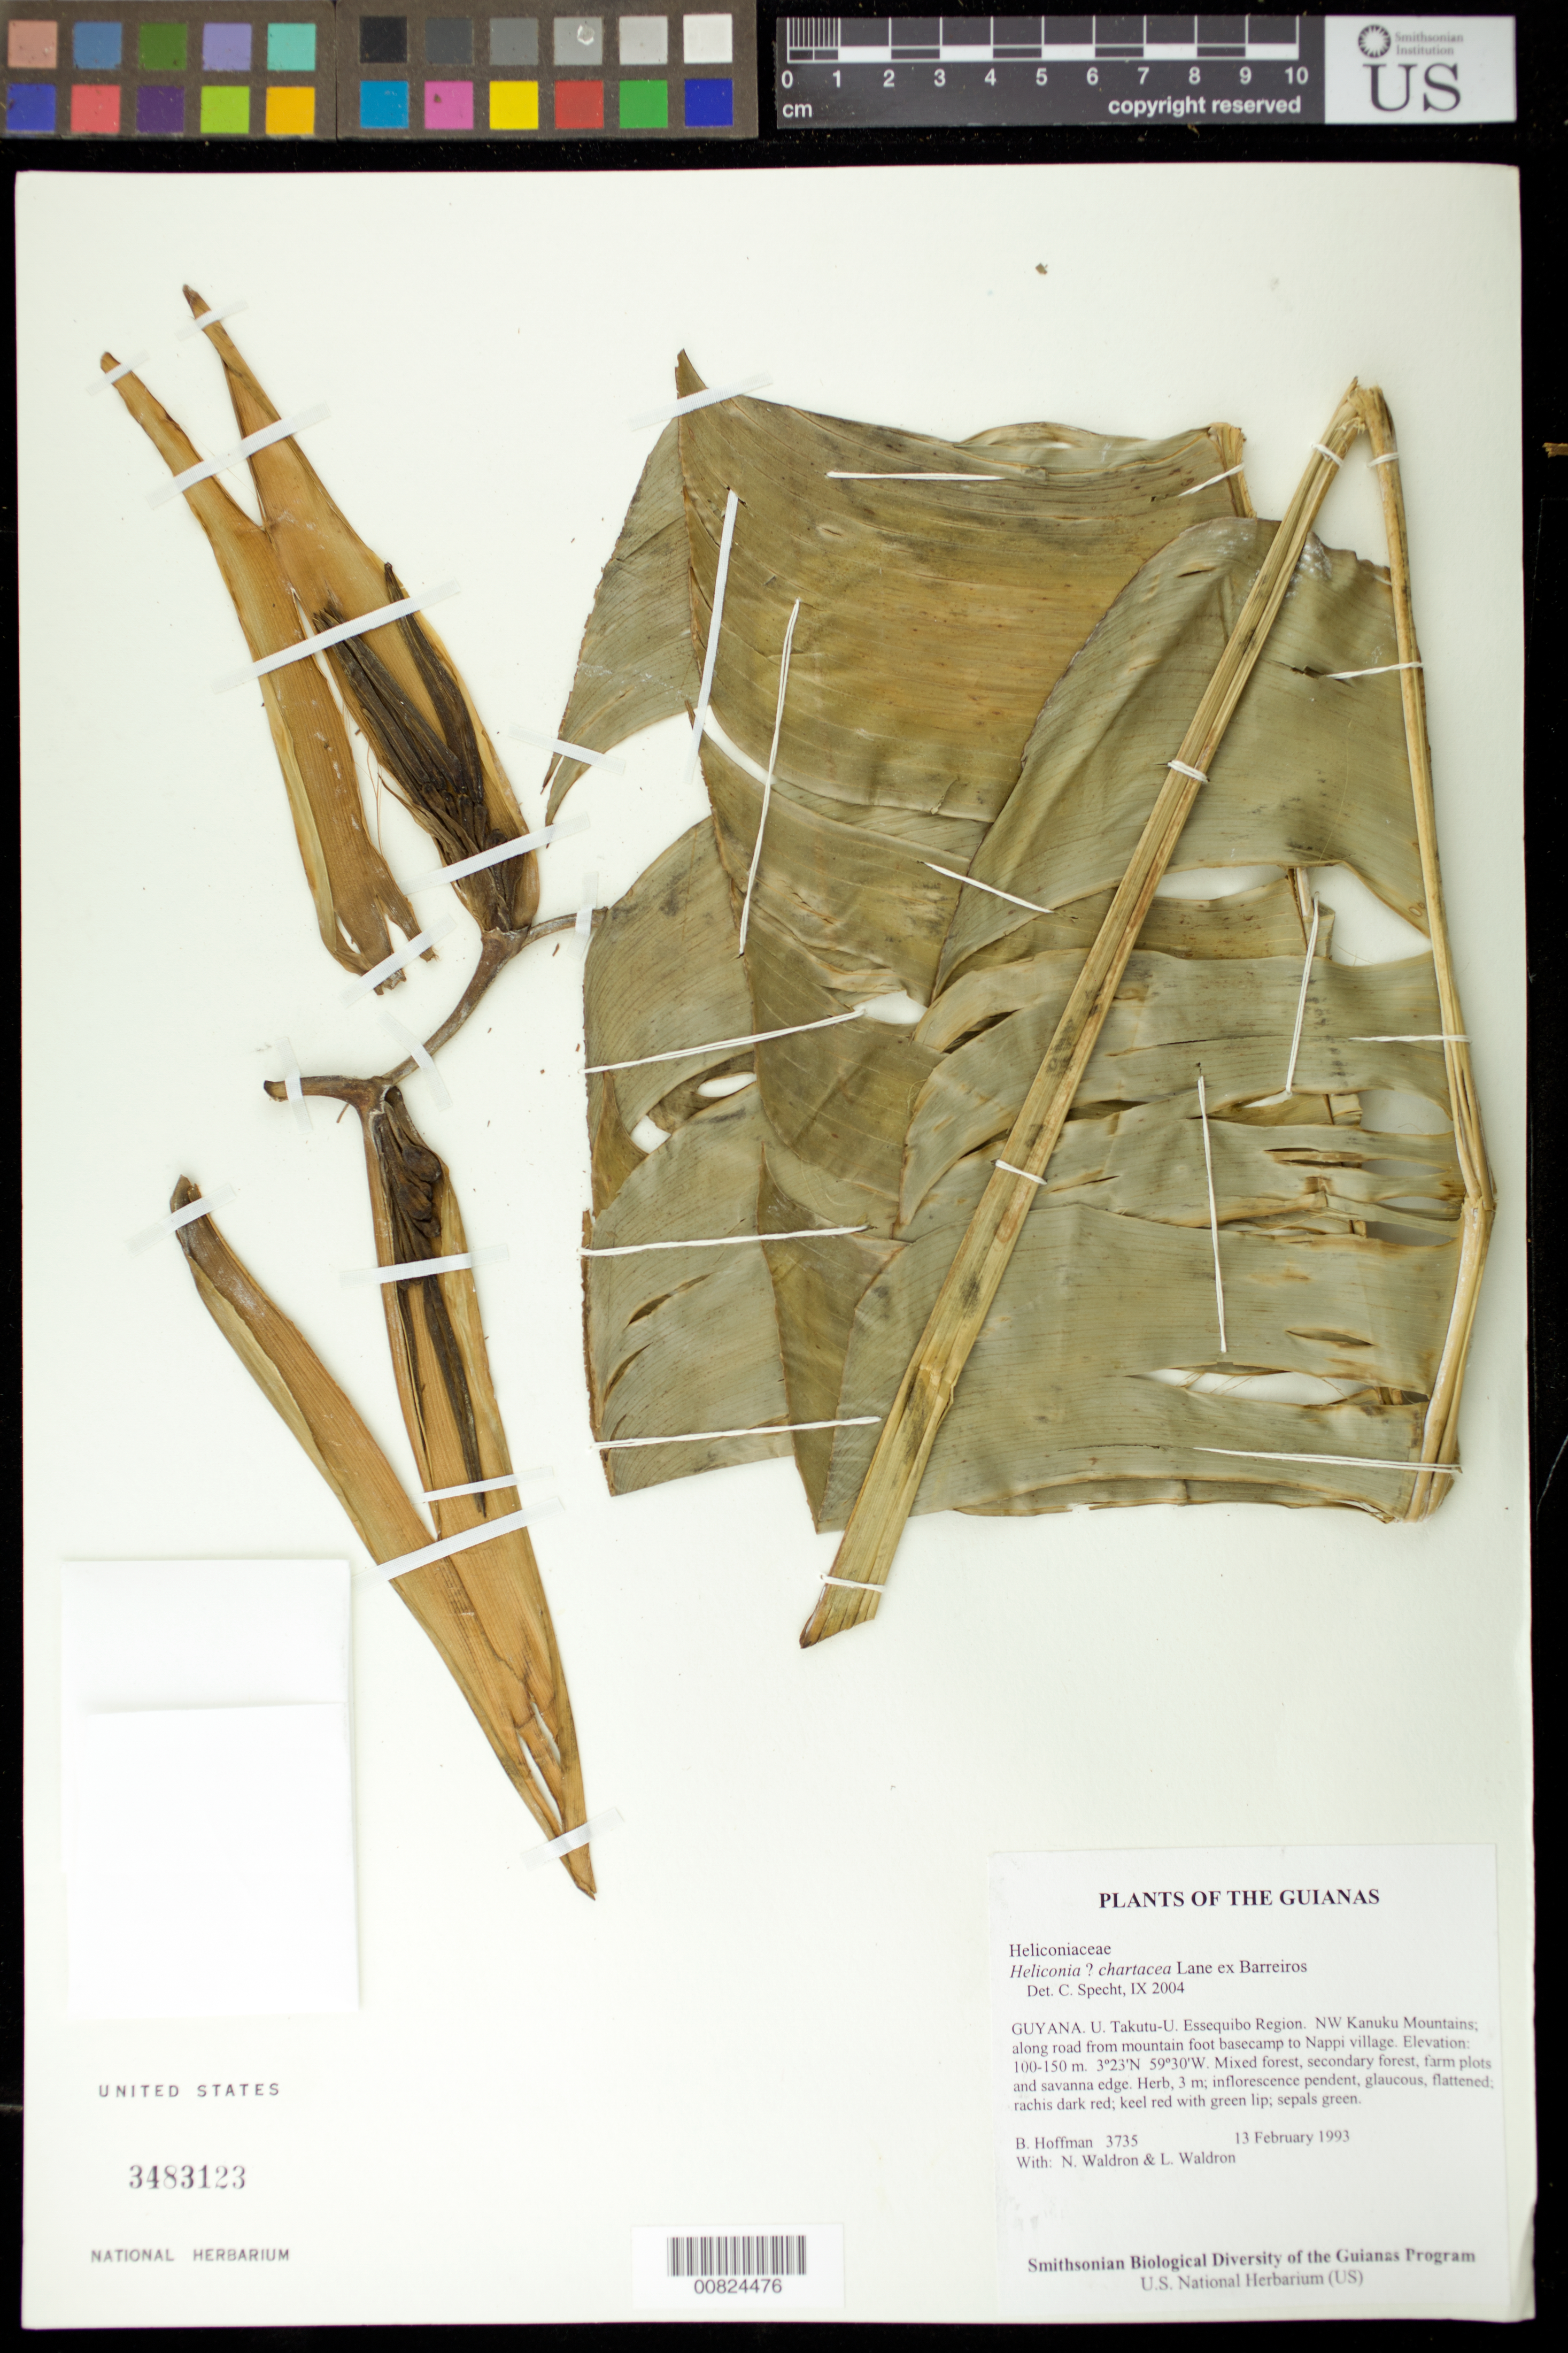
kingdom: Plantae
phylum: Tracheophyta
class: Liliopsida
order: Zingiberales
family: Heliconiaceae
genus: Heliconia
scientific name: Heliconia chartacea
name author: Lane ex Barreiros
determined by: Specht, Chelsea D., University of California (UNITED STATES)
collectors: B. Hoffman, N. Waldron & L. Waldron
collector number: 3735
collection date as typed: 13 February 1993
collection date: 1993-02-13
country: Guyana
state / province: U. Takutu-U. Essequibo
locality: NW Kanuku Mountains; along road from mountain foot basecamp to Nappi village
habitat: Mixed forest, secondary forest, farm plots and savanna edge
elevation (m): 100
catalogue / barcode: US 3483123